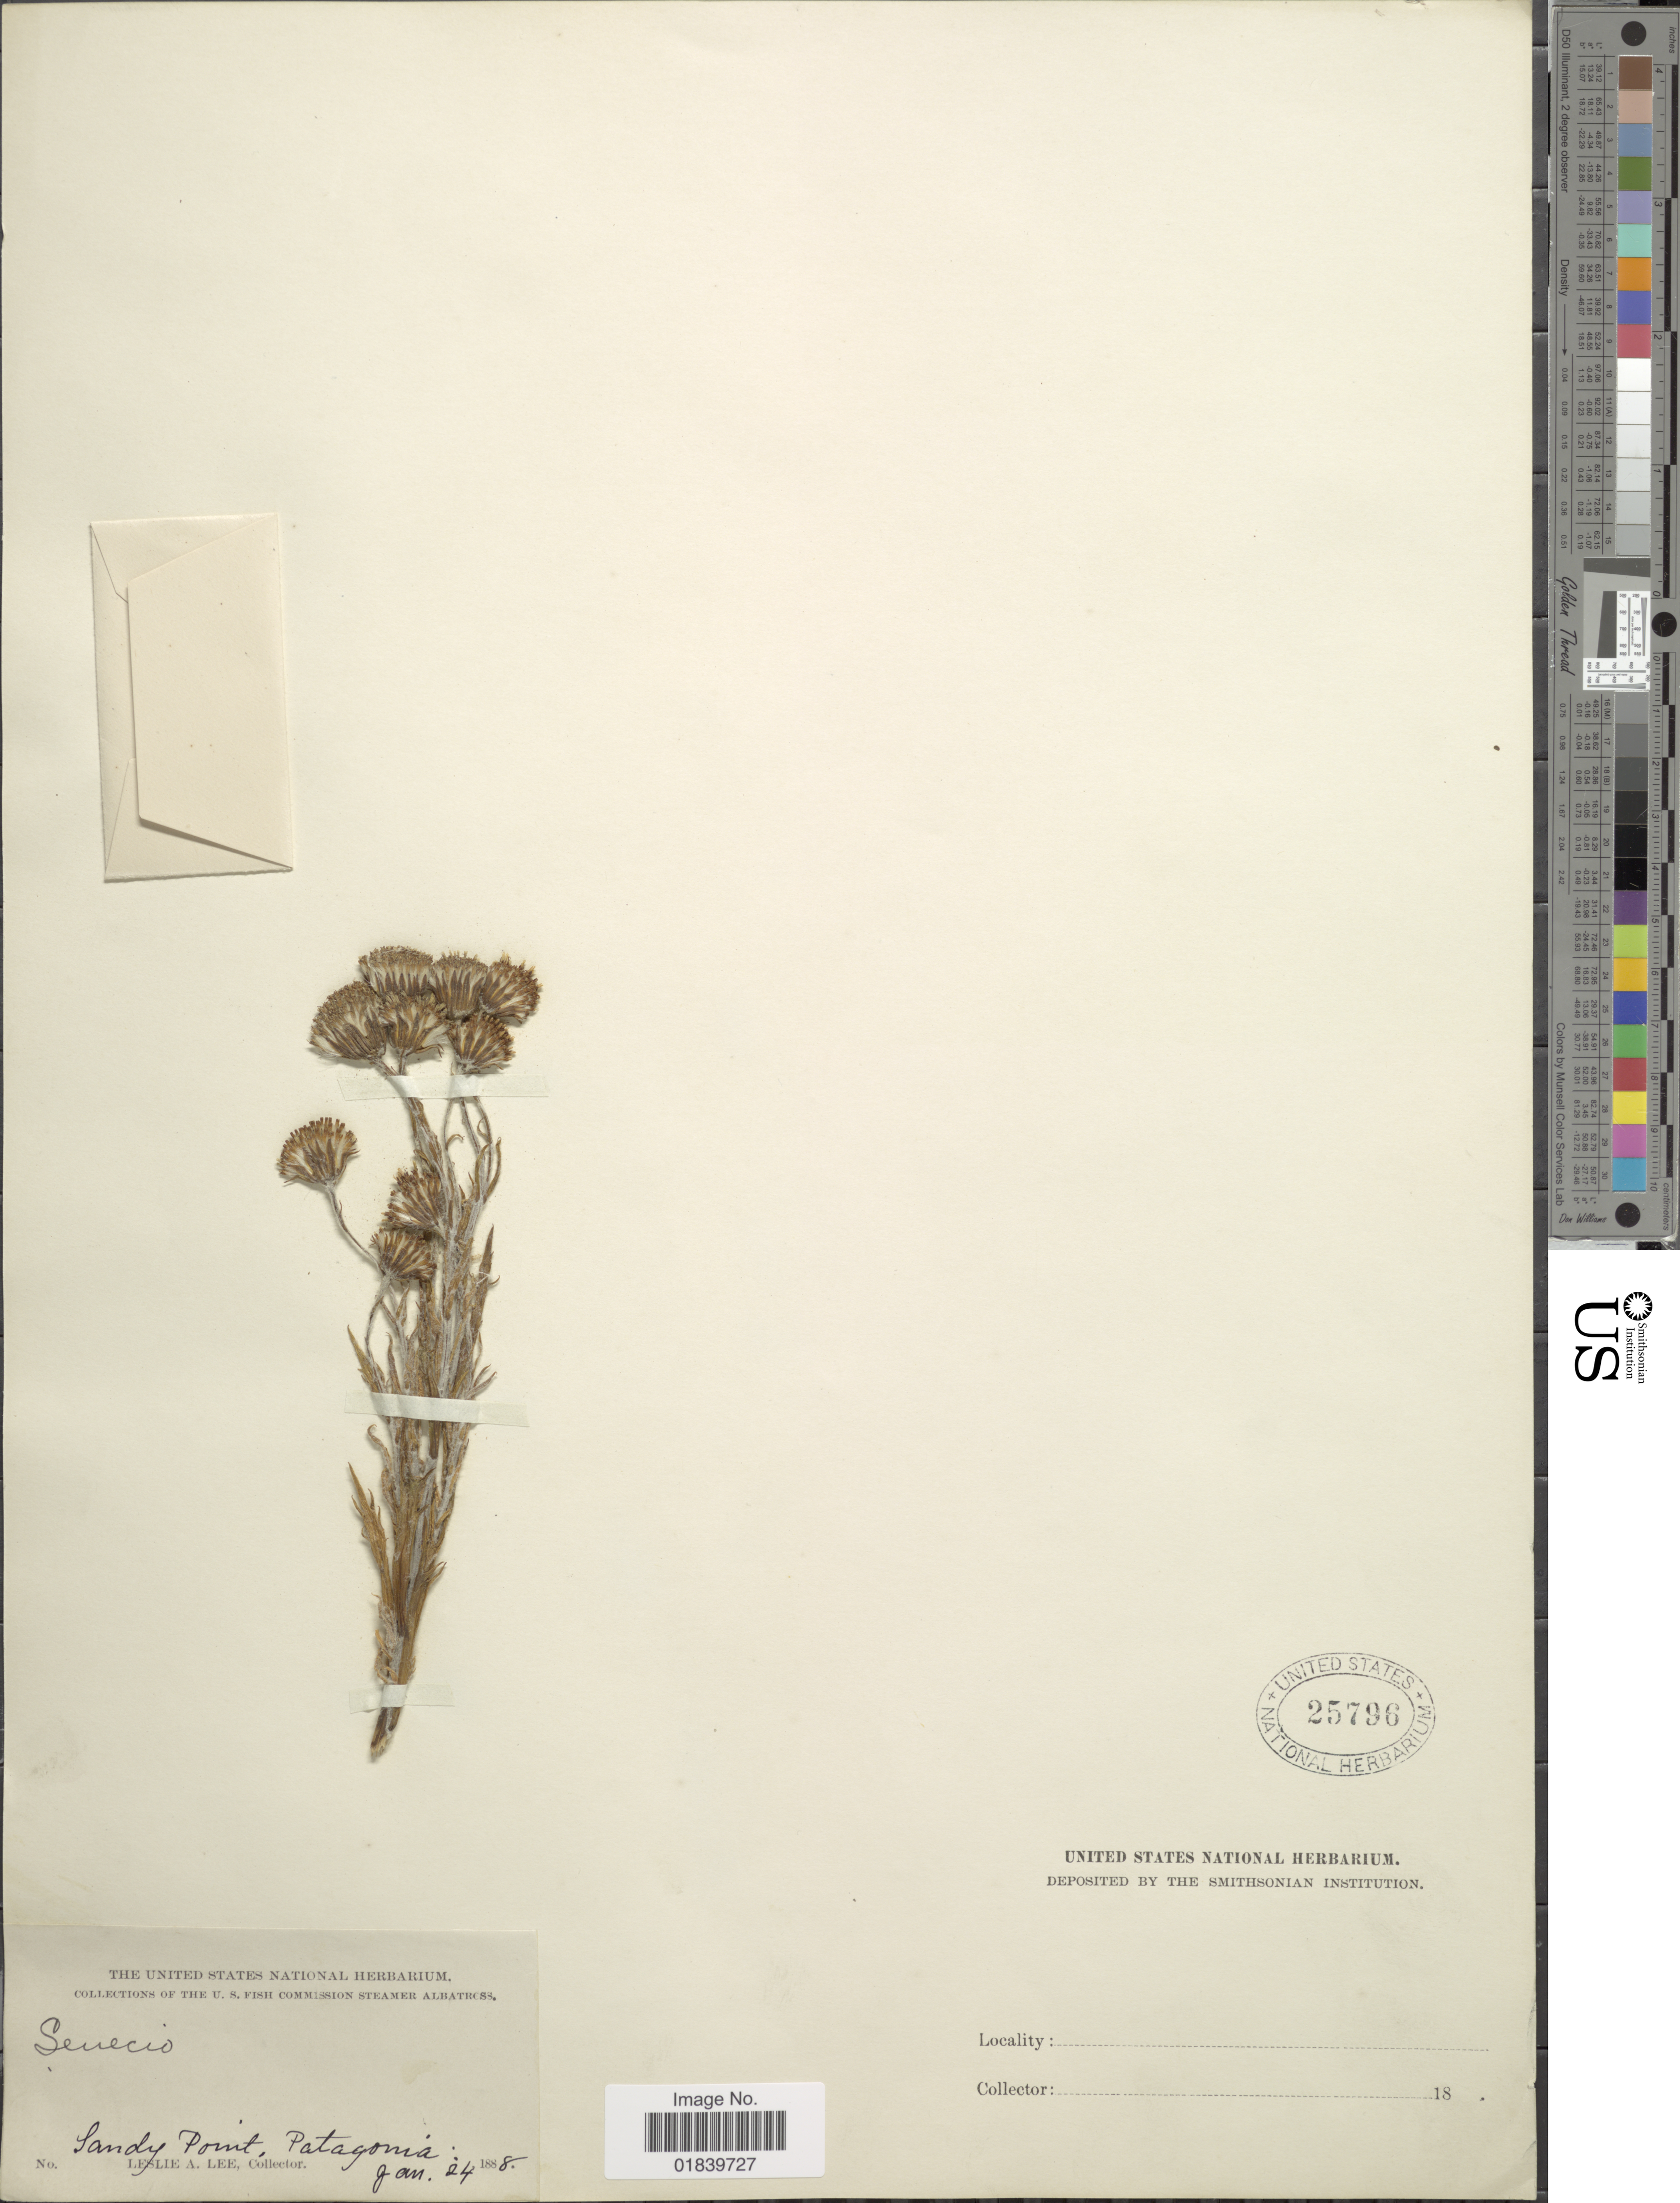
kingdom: Plantae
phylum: Tracheophyta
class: Magnoliopsida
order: Asterales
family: Asteraceae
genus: Senecio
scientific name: Senecio sp.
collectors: L. Lee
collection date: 1888-01-24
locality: Sandy Point, Patagonia.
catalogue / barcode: US 25796